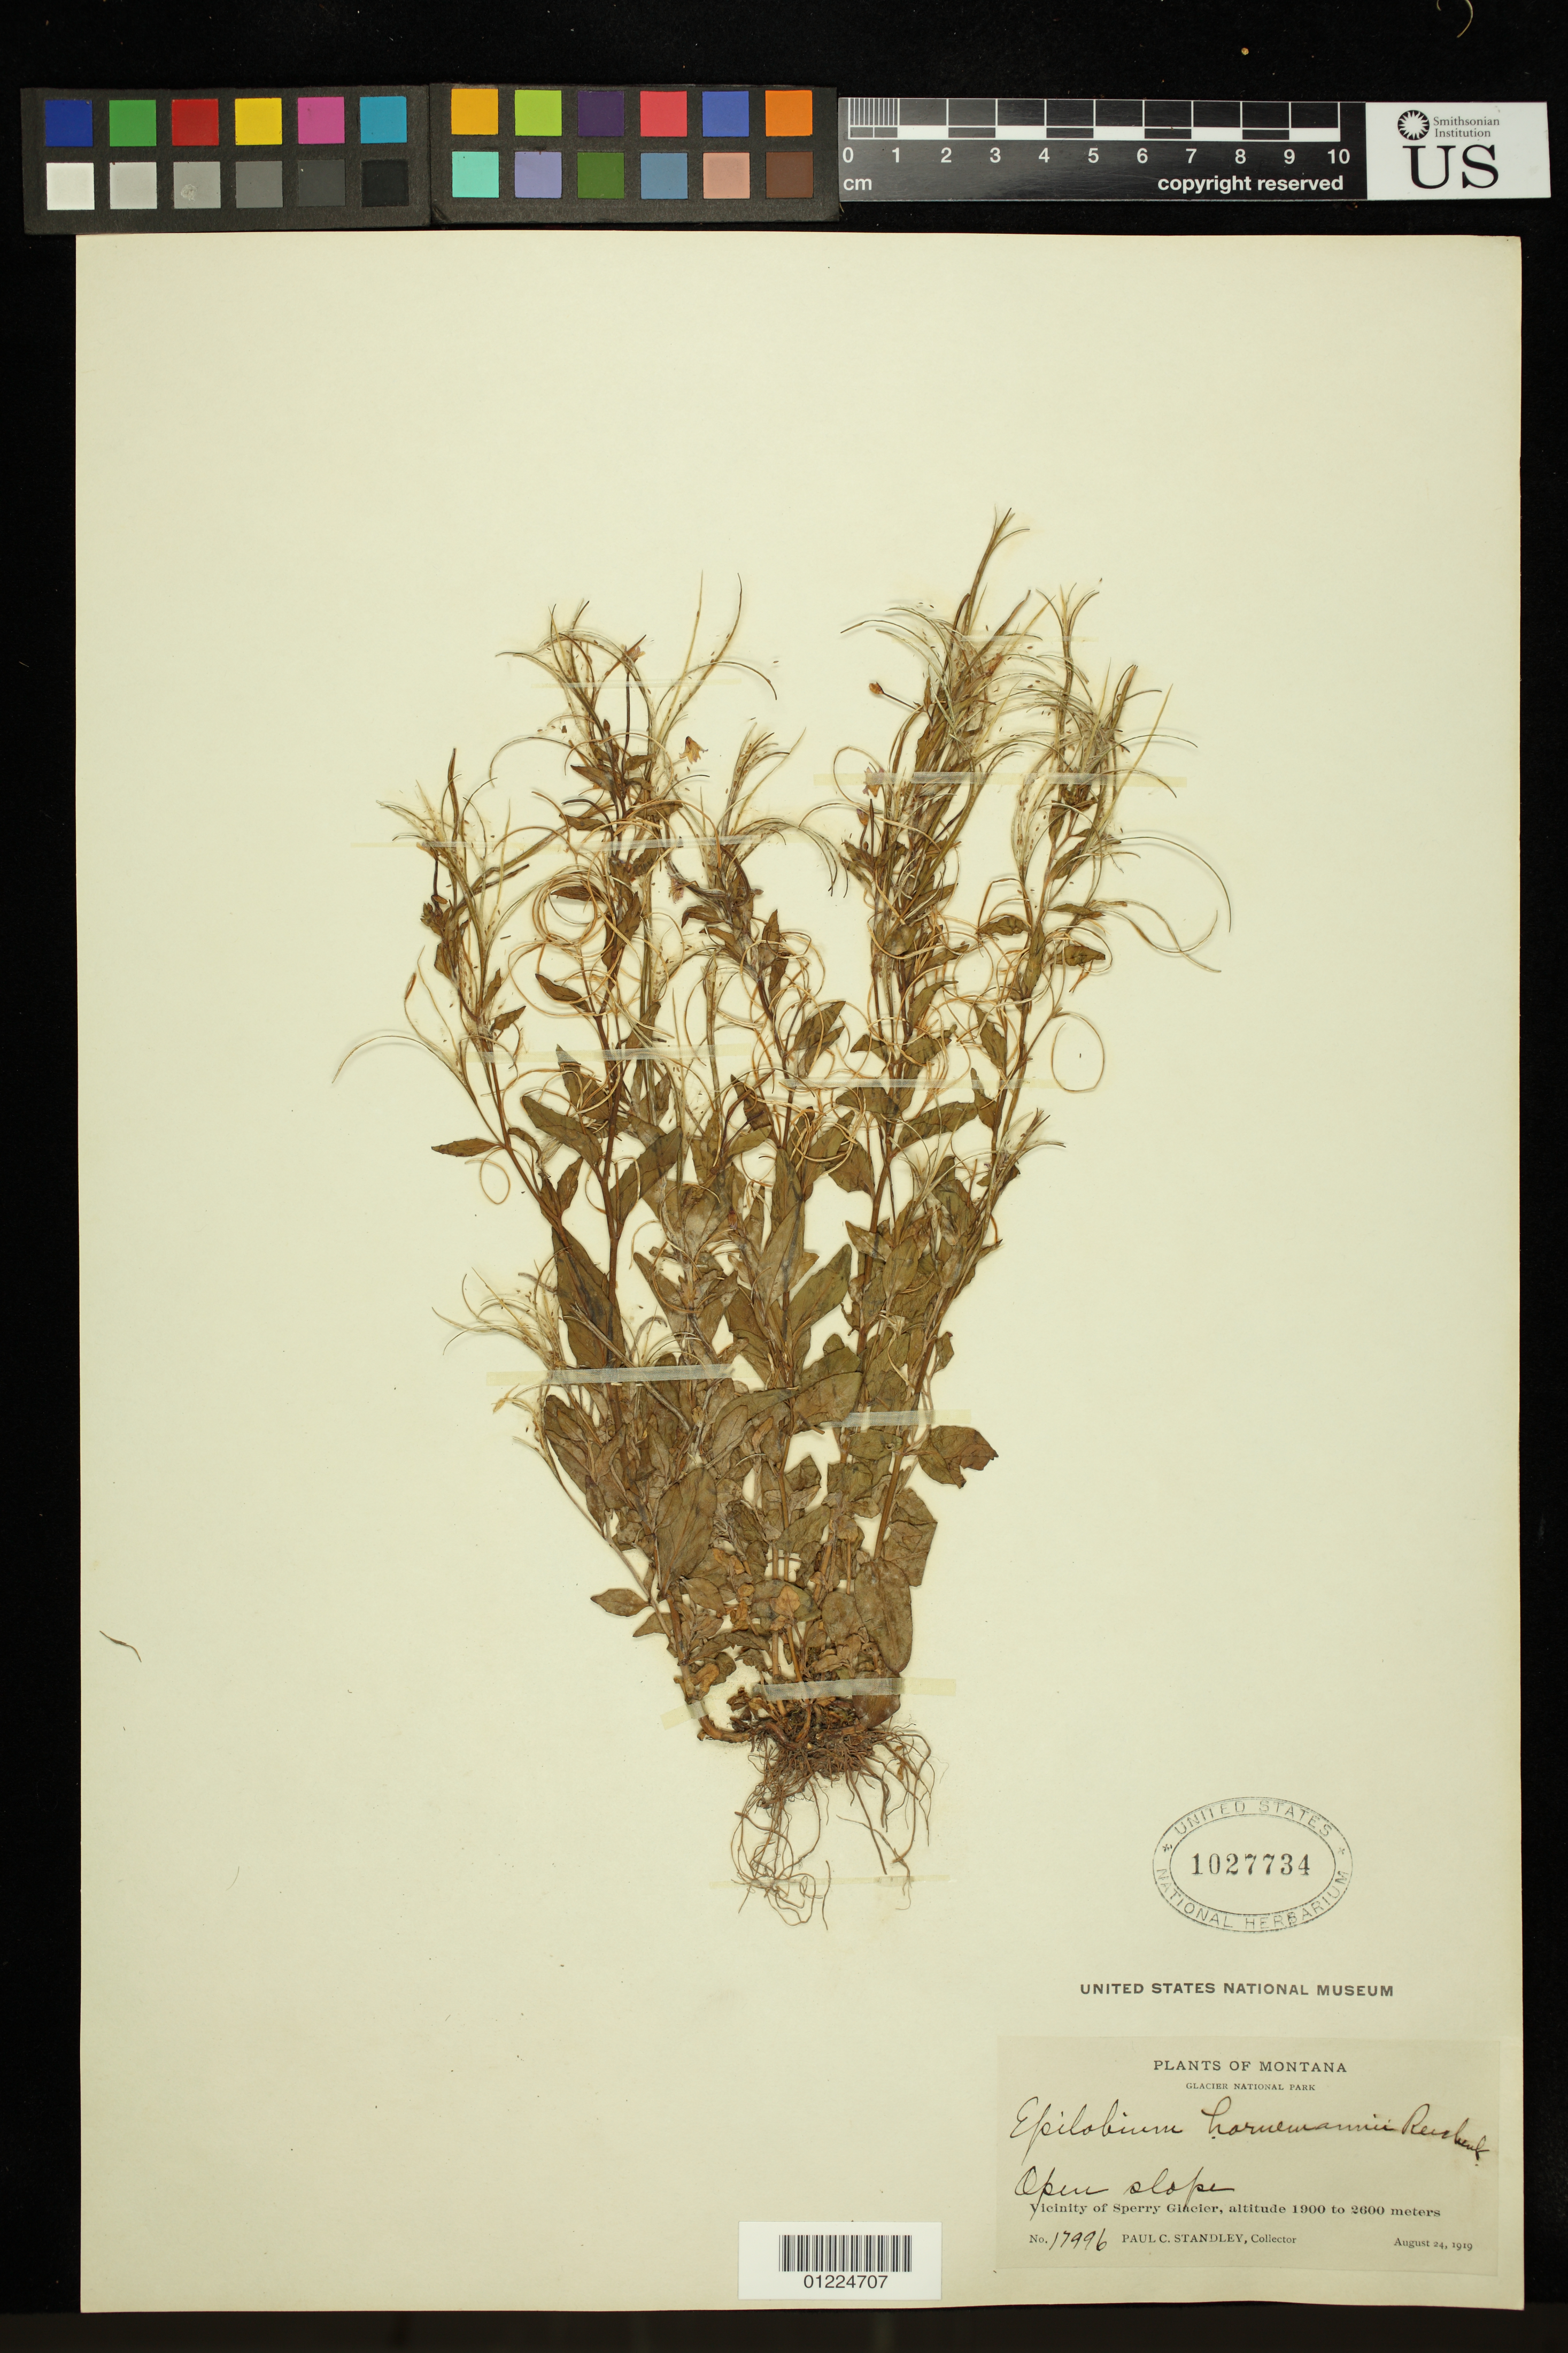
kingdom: Plantae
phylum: Tracheophyta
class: Magnoliopsida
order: Myrtales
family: Onagraceae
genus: Epilobium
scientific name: Epilobium hornemannii subsp. hornemannii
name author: Rchb.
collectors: P. C. Standley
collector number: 17996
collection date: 1919-08-24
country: United States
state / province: Montana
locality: Vicinity of Sperry Glacier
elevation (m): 1900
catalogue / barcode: US 1027734